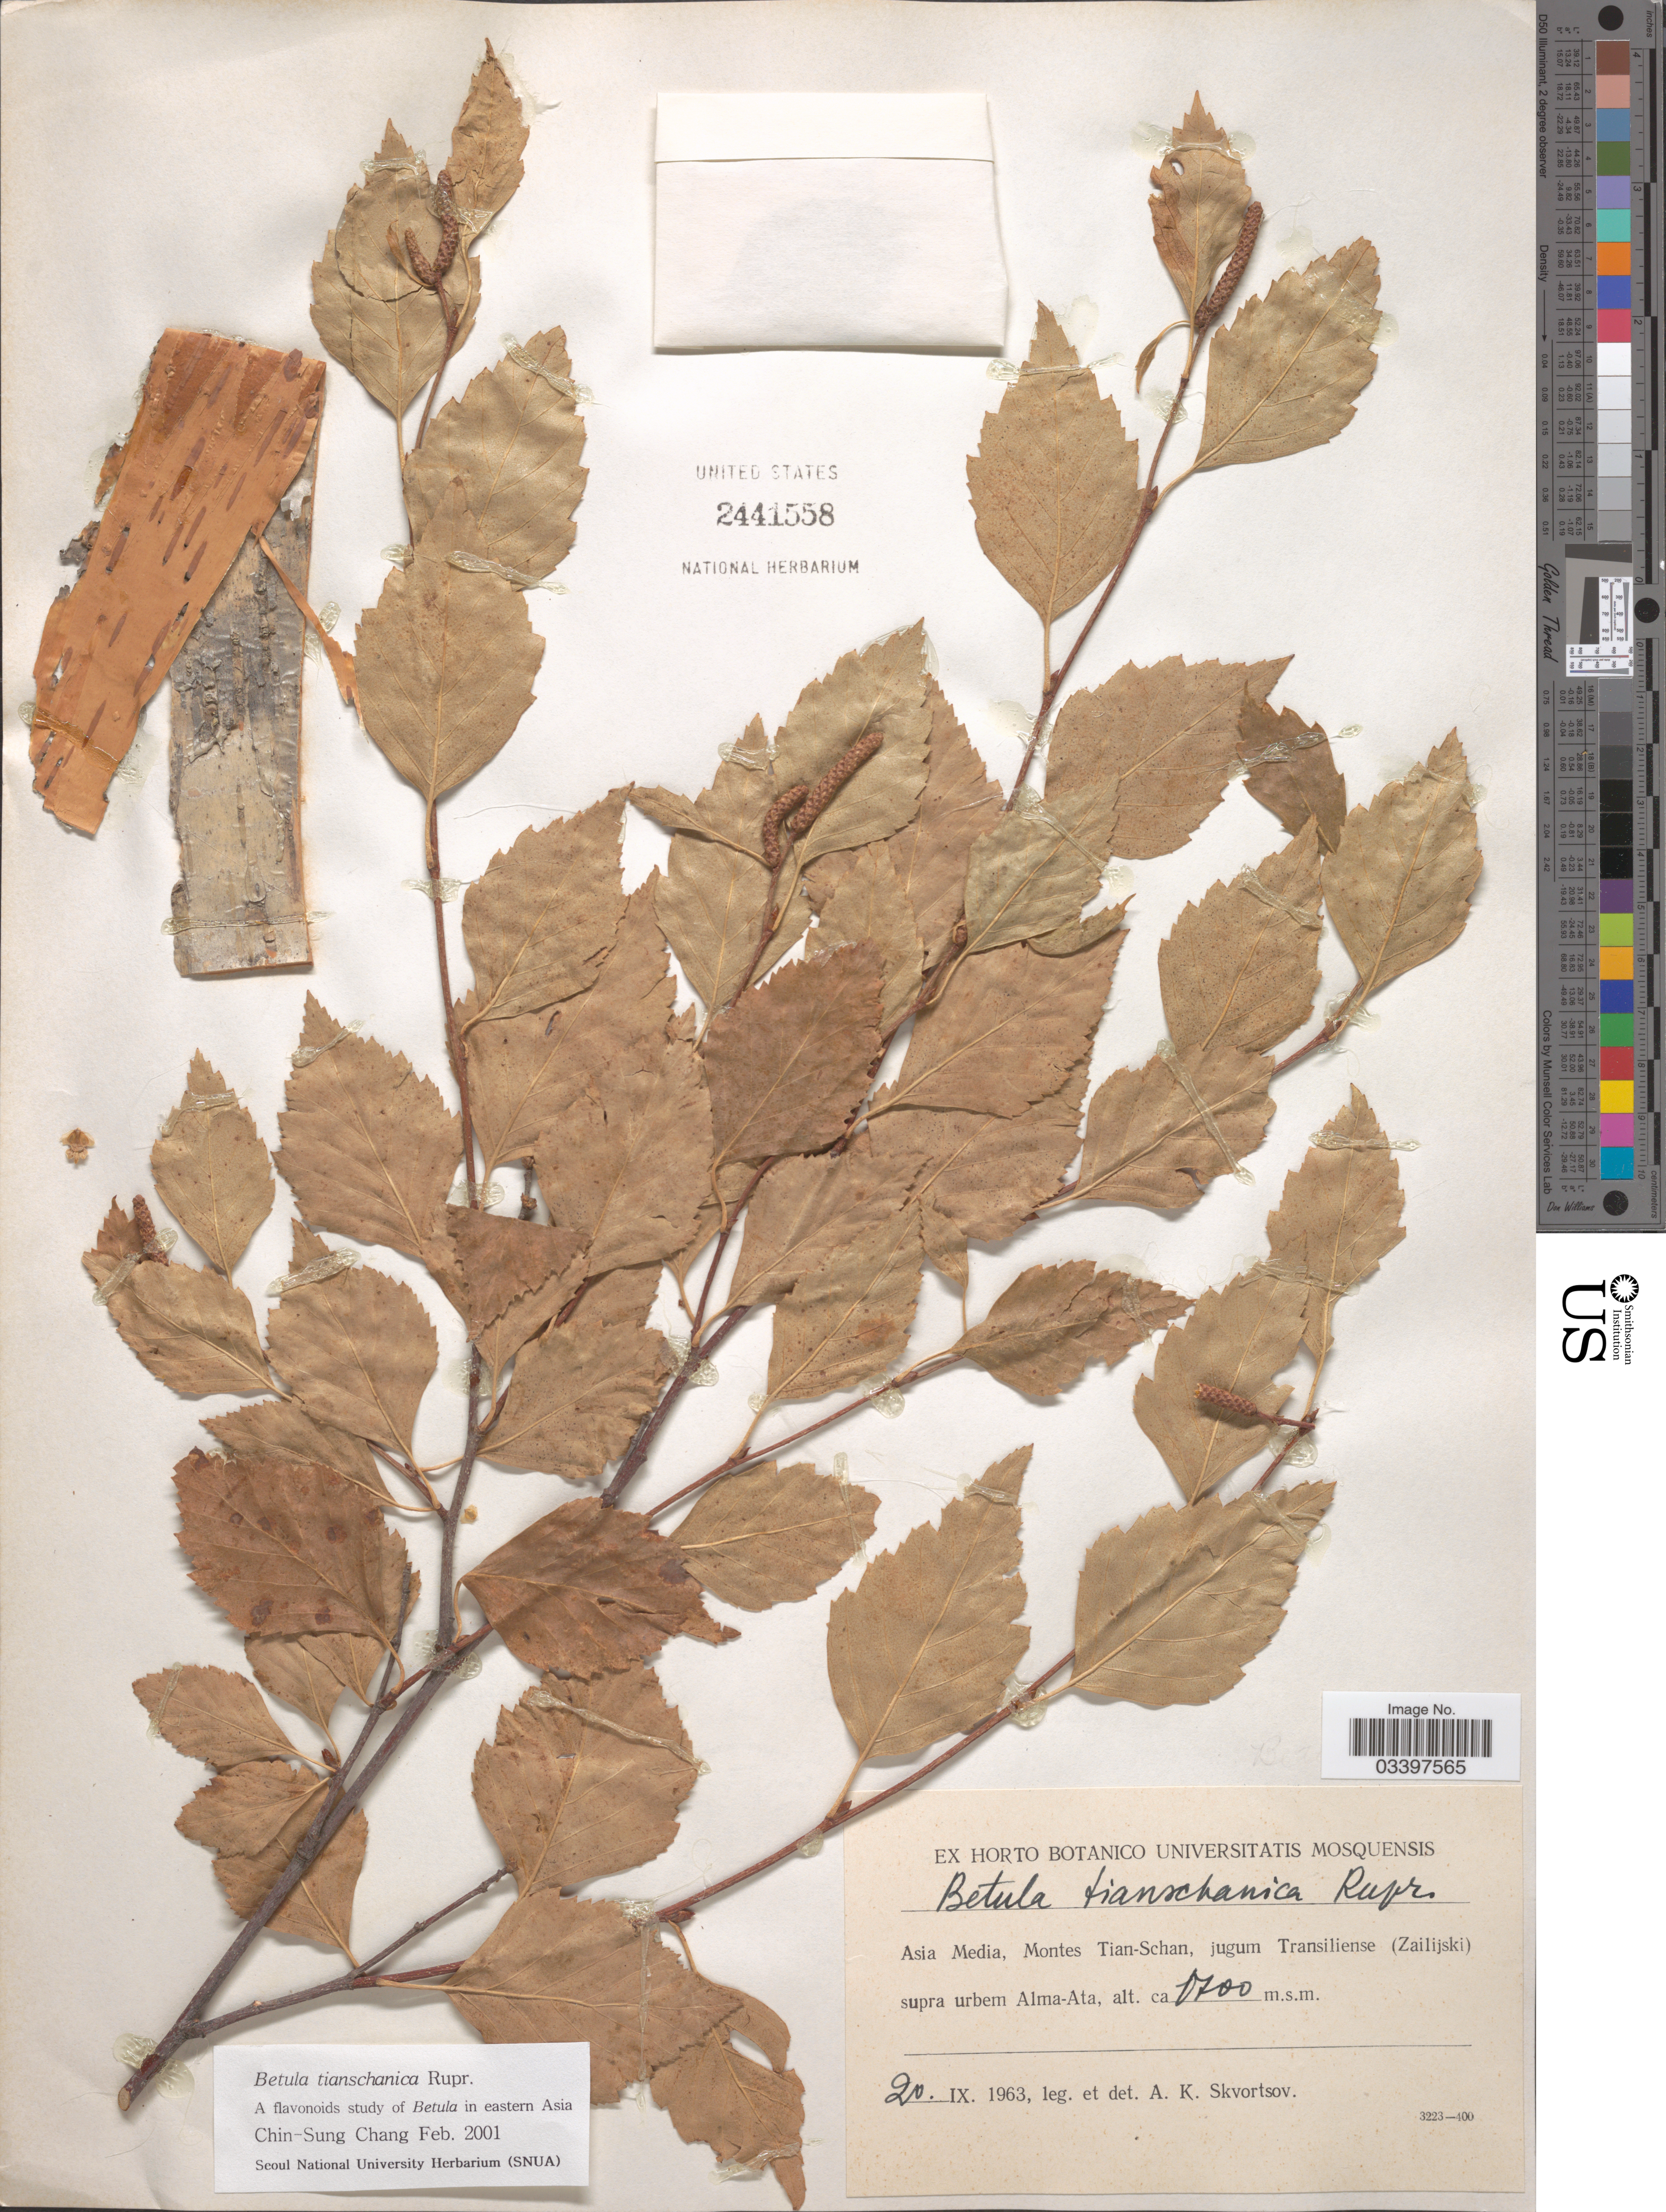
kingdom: Plantae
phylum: Tracheophyta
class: Magnoliopsida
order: Fagales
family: Betulaceae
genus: Betula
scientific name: Betula tianschanica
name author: Rupr.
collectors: A. K. Skvortsov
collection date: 1963-09-20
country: Kazakhstan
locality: Asia Media, Montes Tian-Schan, jugum Transiliense (Zailijski) supra urbem Alma-Ata.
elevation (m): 1700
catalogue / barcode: US 2441558